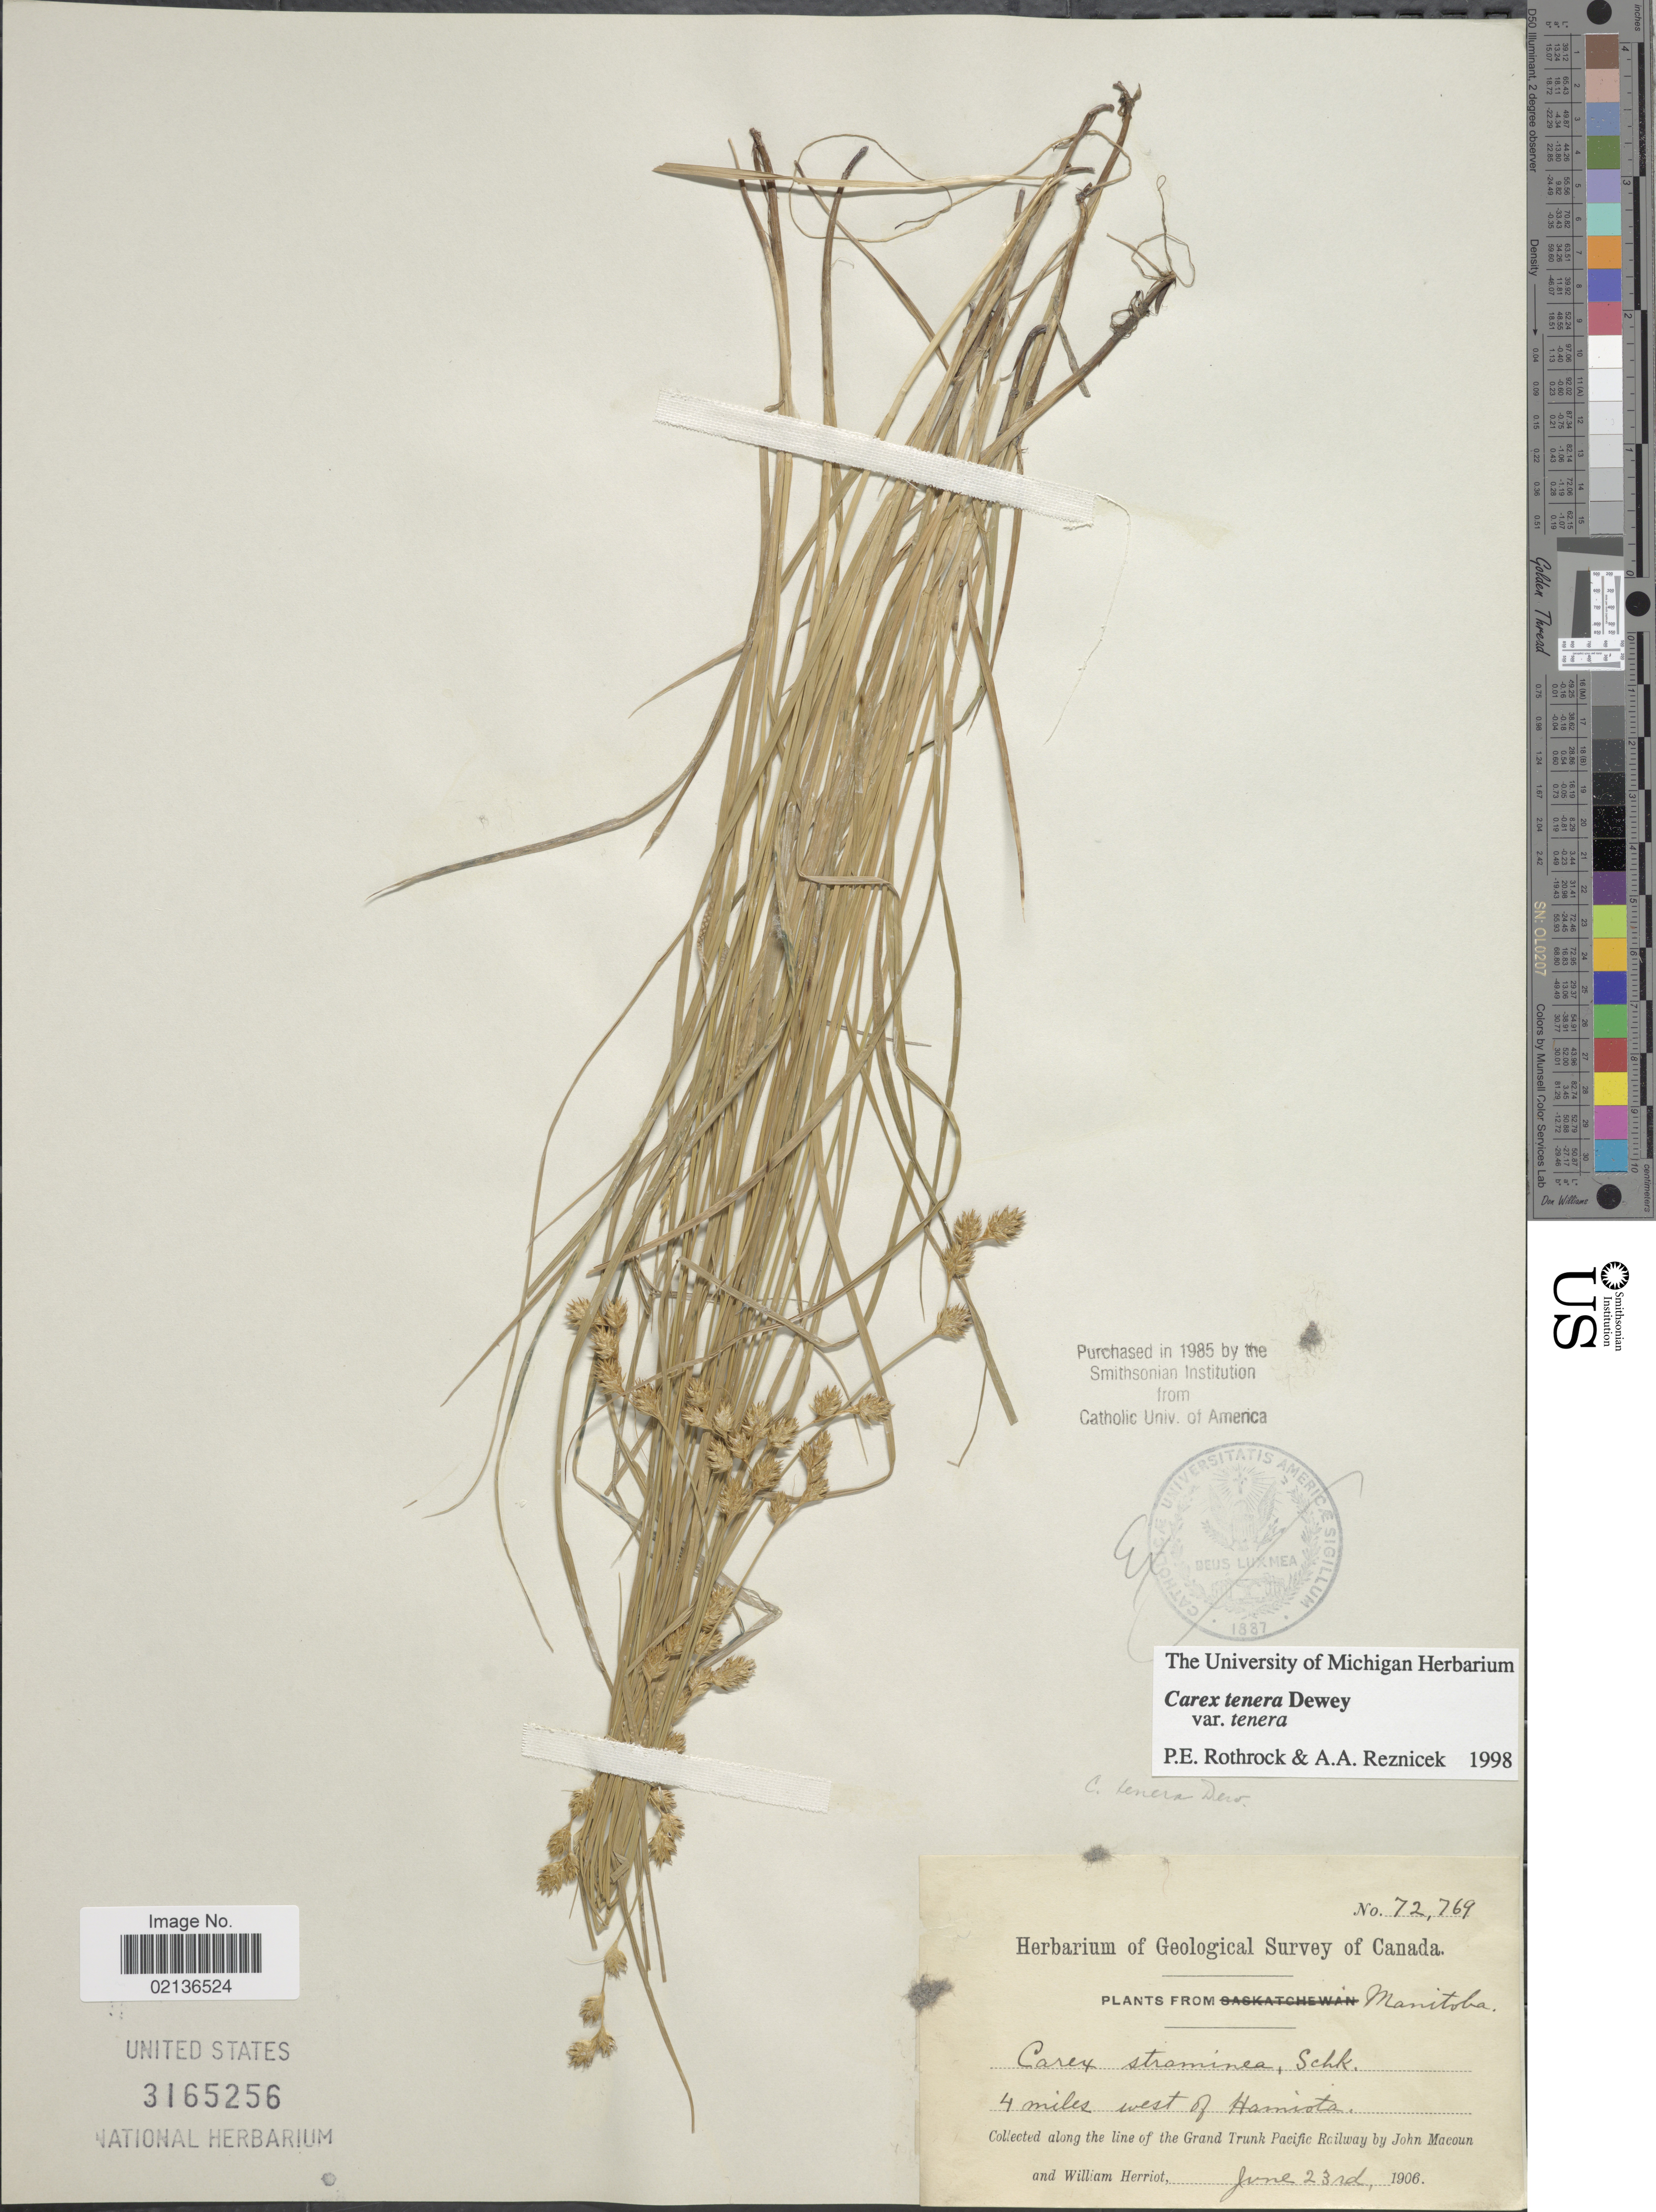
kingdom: Plantae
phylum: Tracheophyta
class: Liliopsida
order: Poales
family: Cyperaceae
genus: Carex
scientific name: Carex tenera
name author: Dewey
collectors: J. Macoun & W. Herriot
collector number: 72769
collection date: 1906-06-23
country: Canada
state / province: Manitoba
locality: From Manitoba, 4 miles west of Hamiota, along the line of the Grand Trunk Pacific Railway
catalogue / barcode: US 3165256